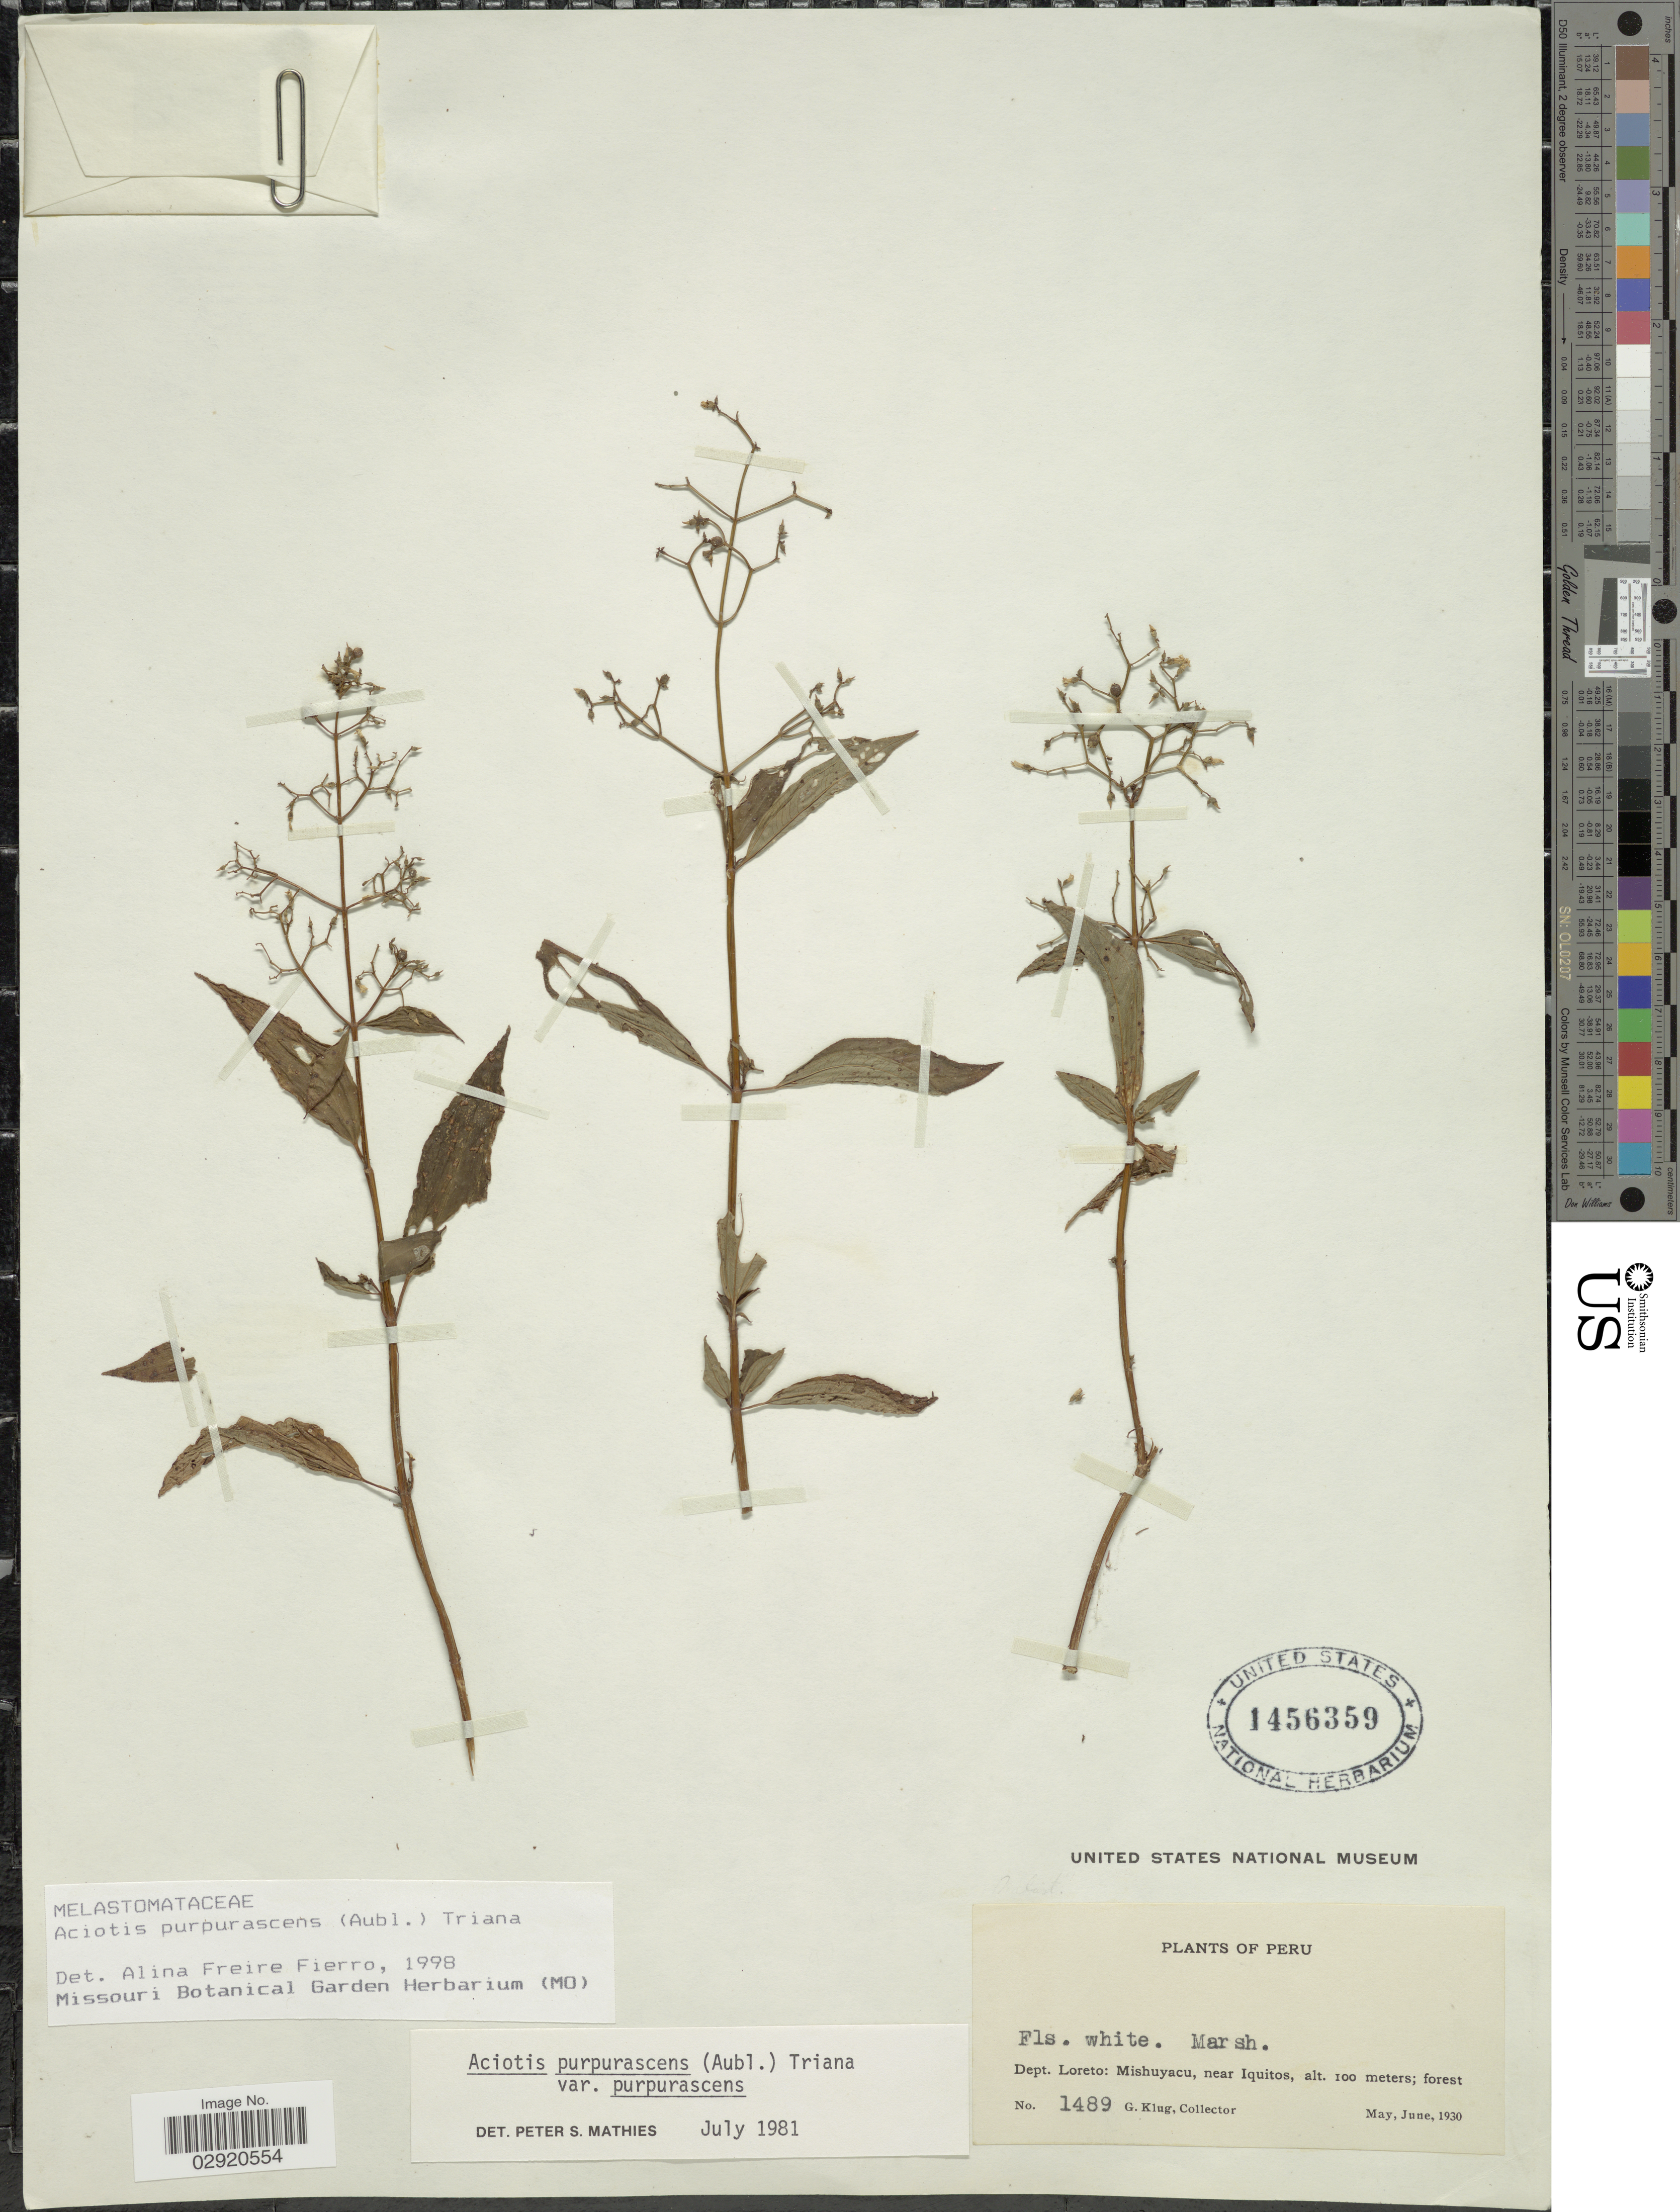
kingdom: Plantae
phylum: Tracheophyta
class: Magnoliopsida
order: Myrtales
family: Melastomataceae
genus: Aciotis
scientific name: Aciotis purpurascens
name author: (Aubl.) Triana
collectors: G. Klug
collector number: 1489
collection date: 1930-05/1930-06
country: Peru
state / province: Loreto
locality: Dept. Loreto: Mishuyacu, near Iquitos.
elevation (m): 100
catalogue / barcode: US 1456359